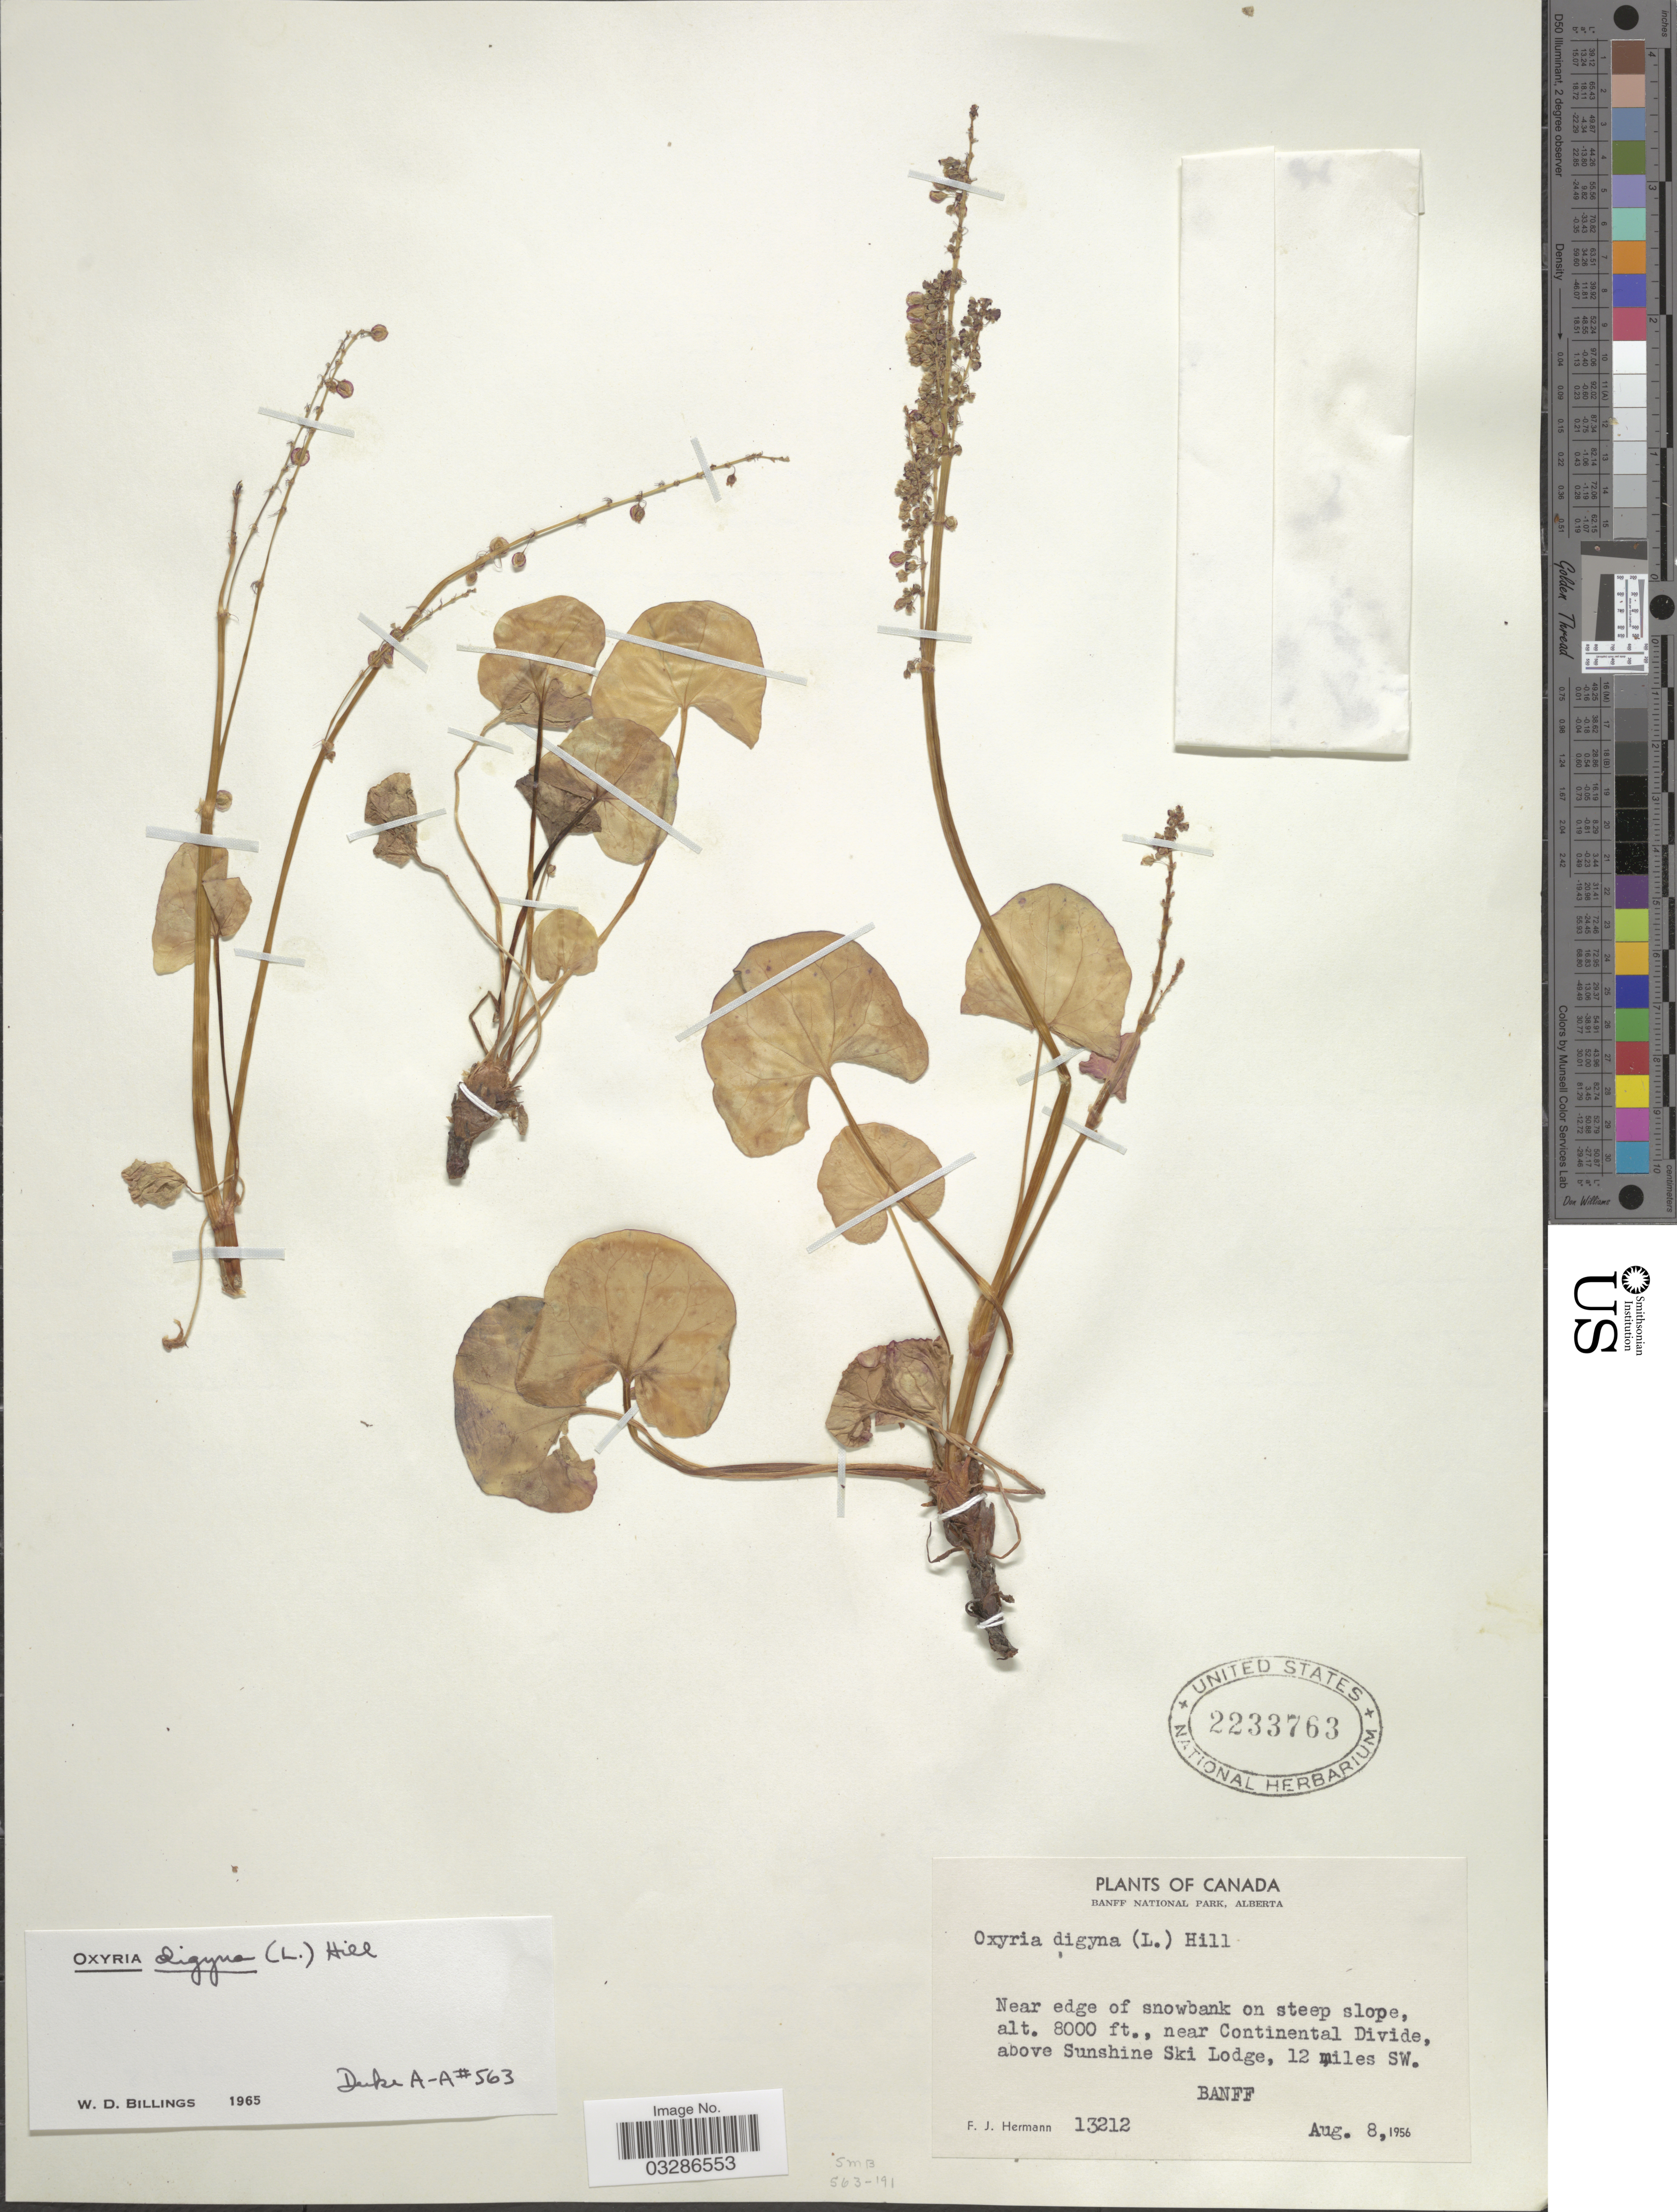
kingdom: Plantae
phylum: Tracheophyta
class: Magnoliopsida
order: Caryophyllales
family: Polygonaceae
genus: Oxyria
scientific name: Oxyria digyna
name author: (L.) Hill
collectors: F. J. Hermann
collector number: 13212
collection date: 1956-08-08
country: Canada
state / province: Alberta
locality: Banff National Park, Near edge of snowbank on steep slope, near Continental Divide, above Sunshine Ski Lodge, 12 miles SW. Banff.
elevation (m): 2438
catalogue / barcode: US 2233763